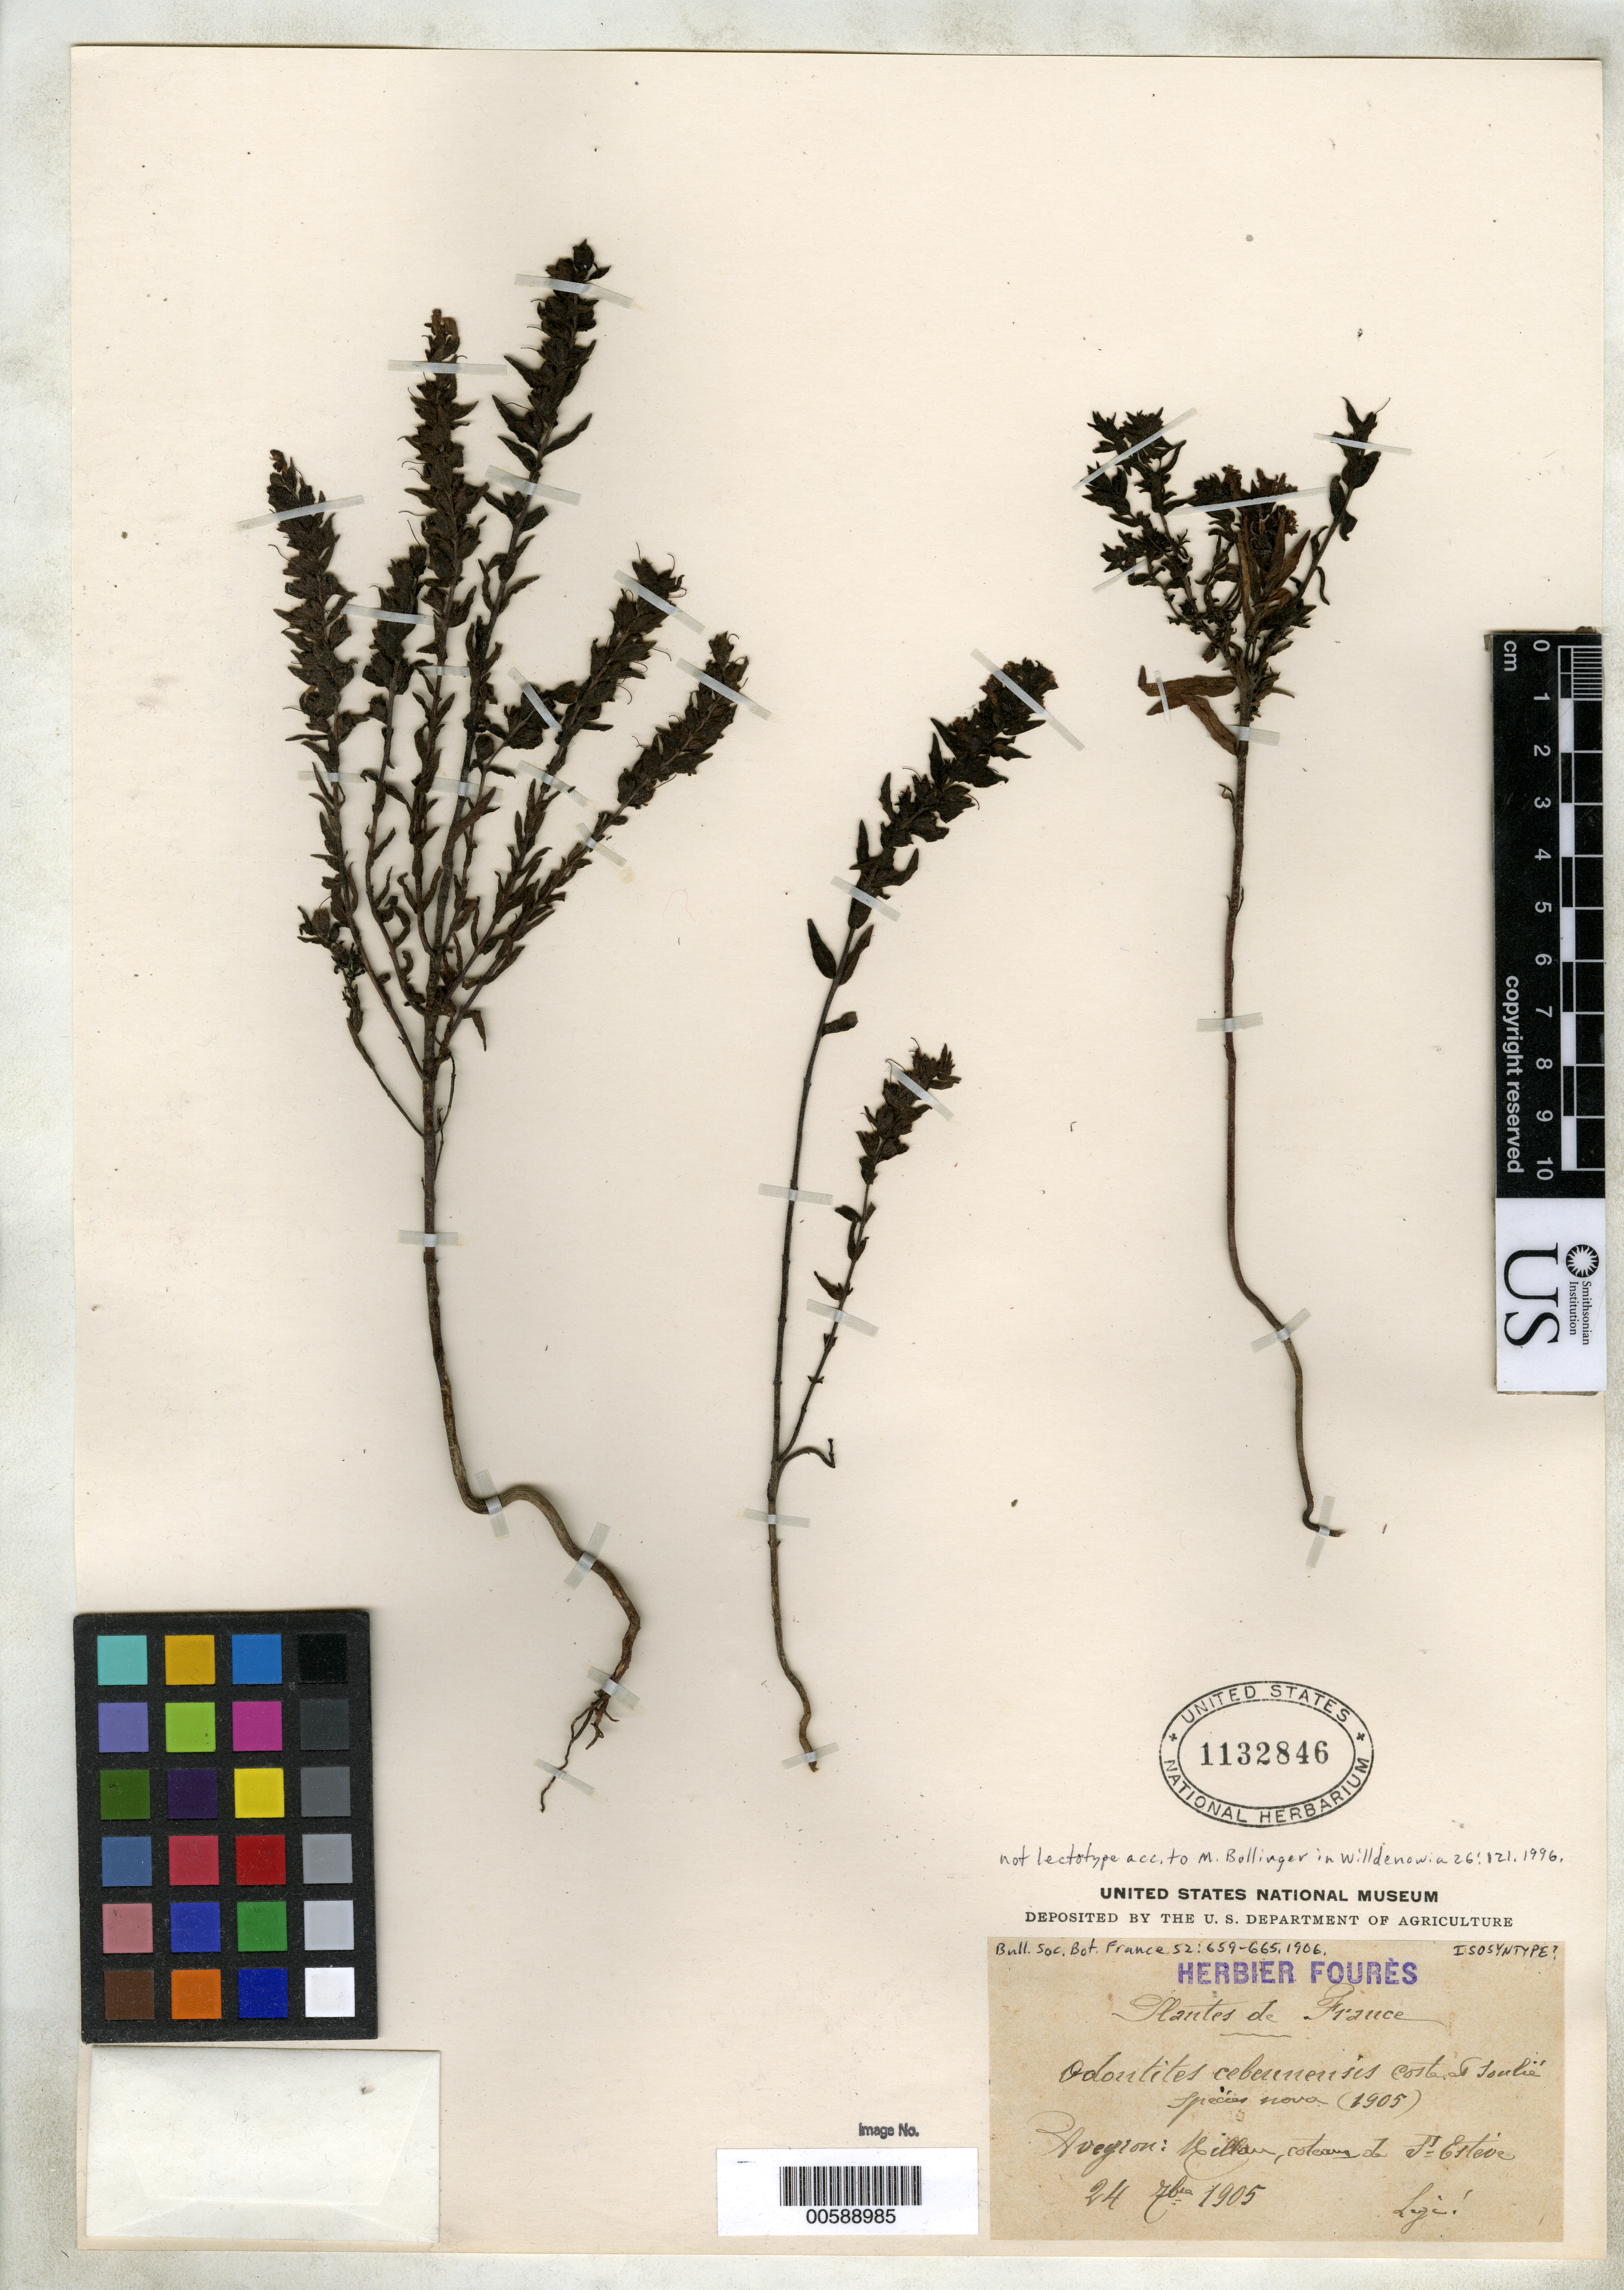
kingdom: Plantae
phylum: Tracheophyta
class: Magnoliopsida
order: Lamiales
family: Orobanchaceae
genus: Odontites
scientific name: Odontites cebennenis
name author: H.J. Coste & Soulie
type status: Possible Isosyntype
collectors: -. Foures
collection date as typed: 24 Sep 1905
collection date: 1905-09-24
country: France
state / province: Occitanie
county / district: Aveyron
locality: Millau, Roteau de St. Esteve.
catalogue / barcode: US 1132846